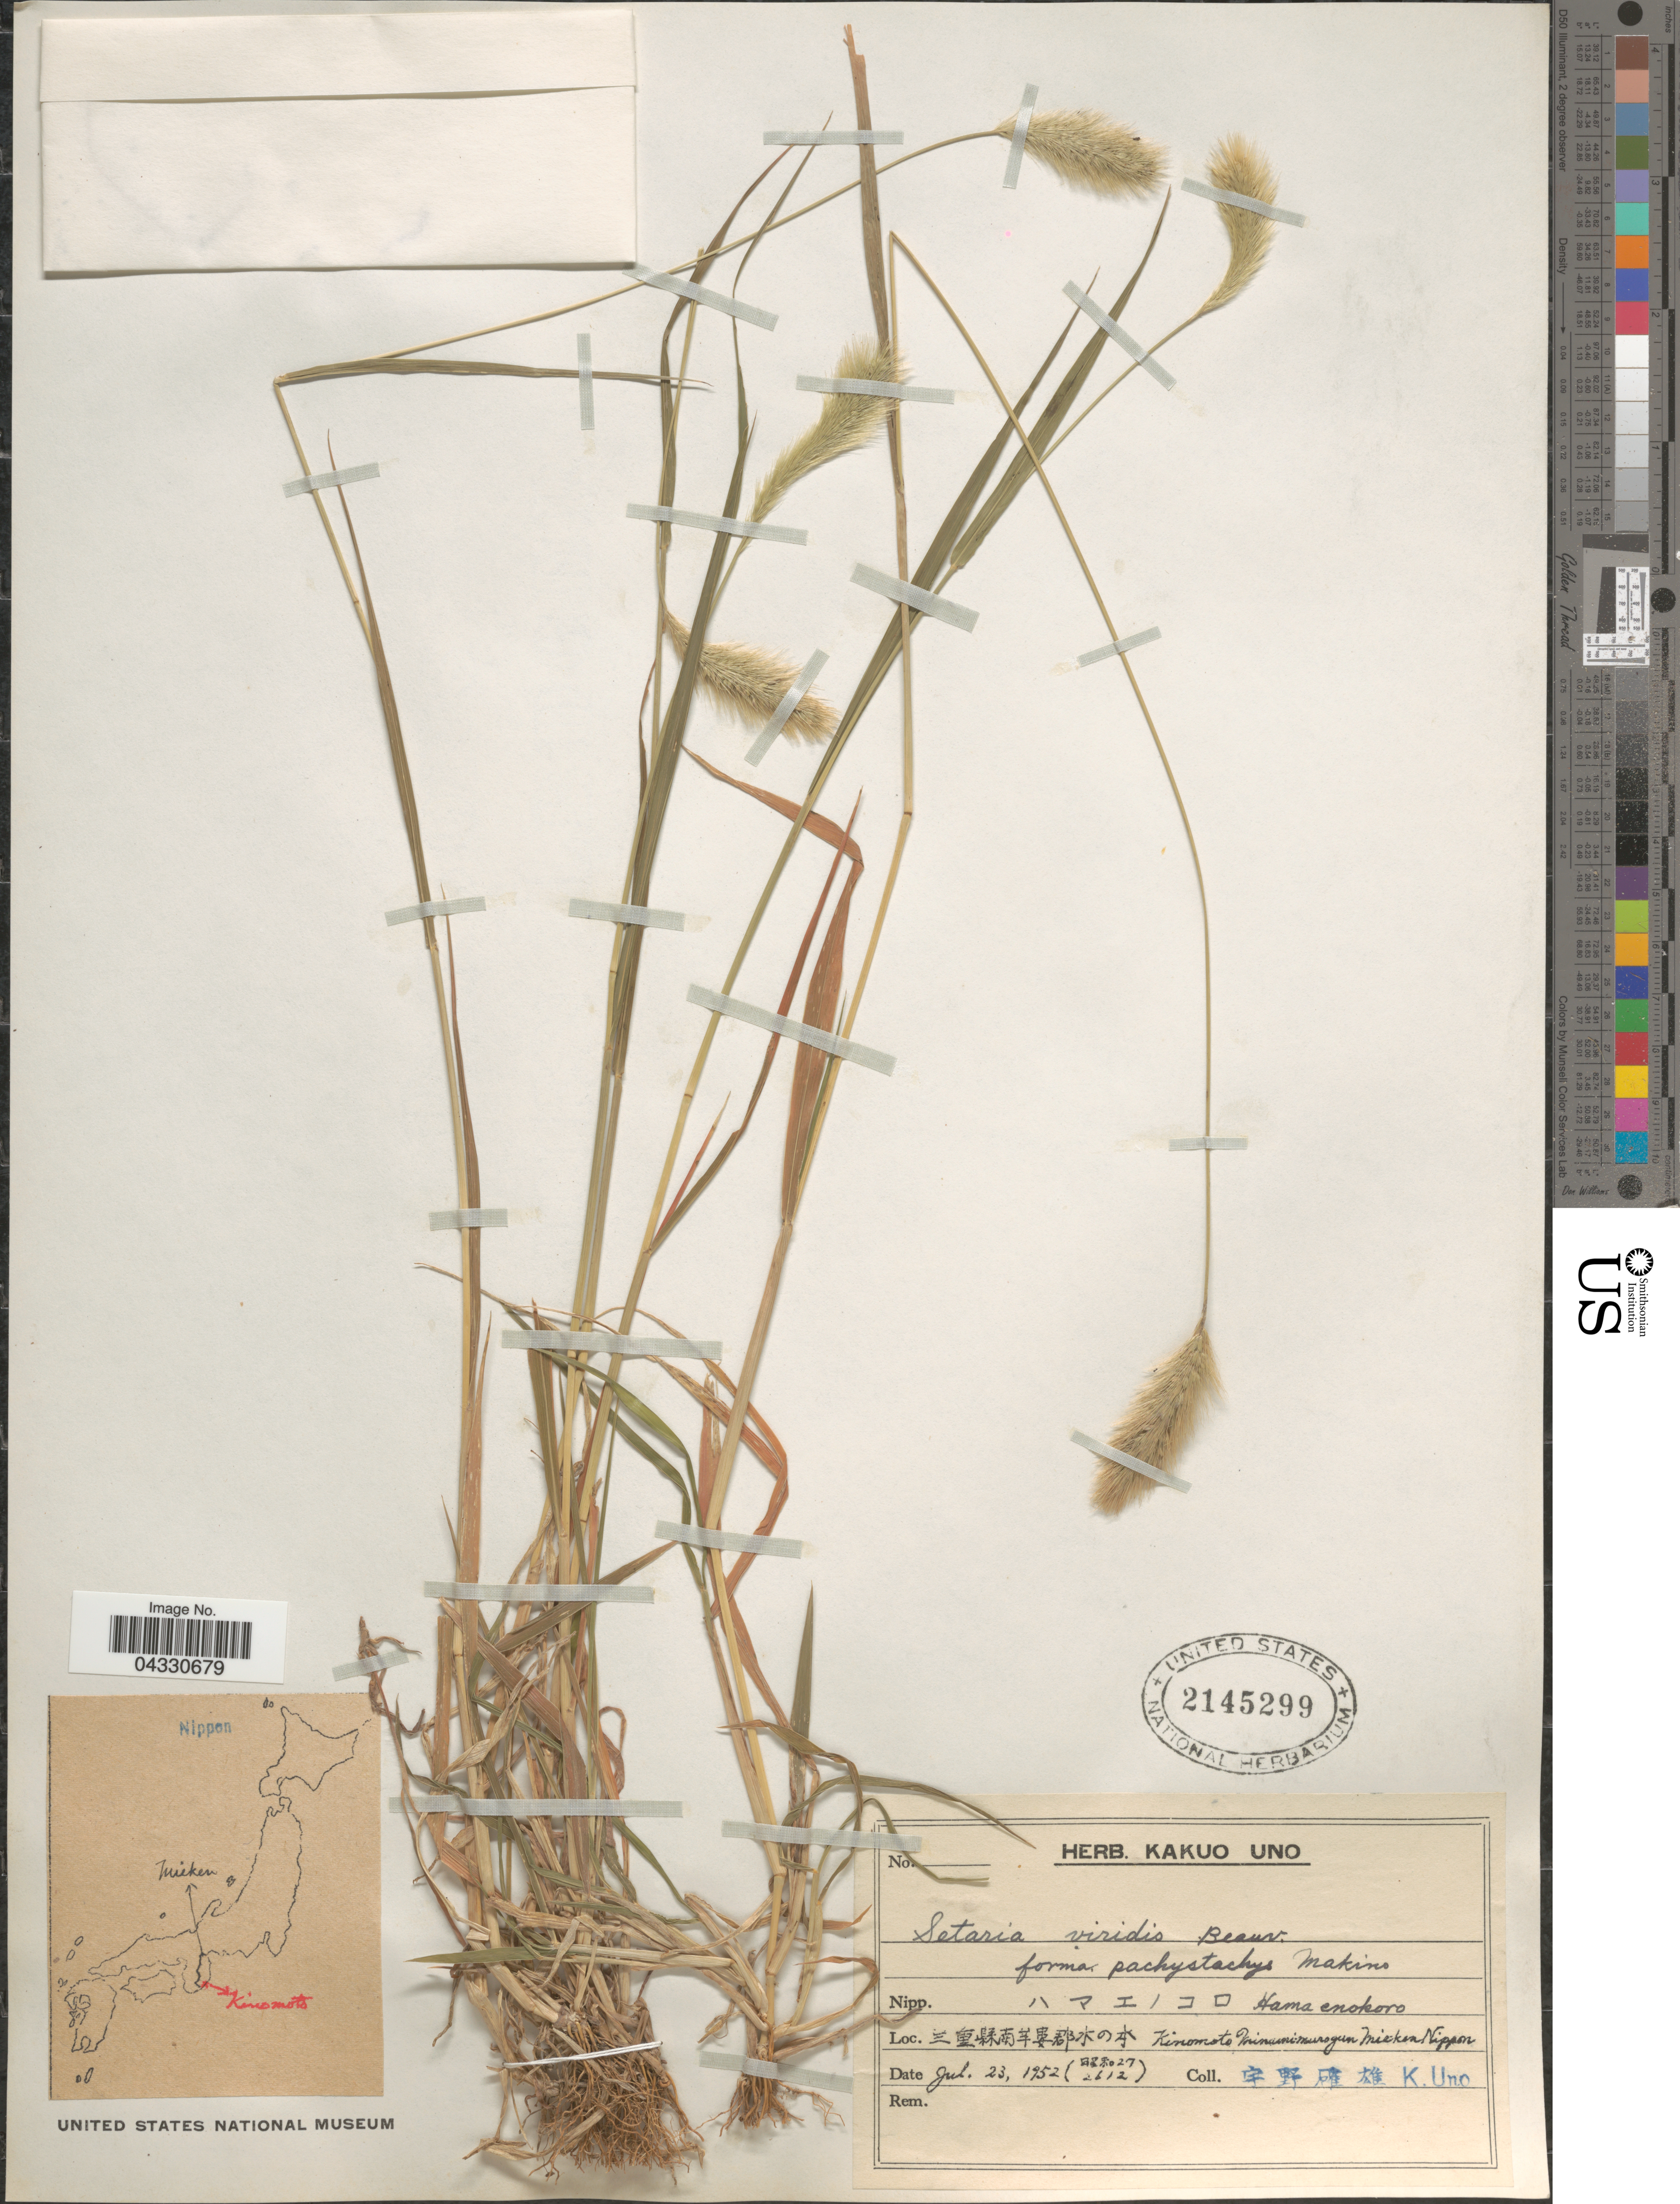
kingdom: Plantae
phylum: Tracheophyta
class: Liliopsida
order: Poales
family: Poaceae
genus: Setaria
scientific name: Setaria viridis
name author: (L.) P. Beauv.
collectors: K. Uno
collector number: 27/2612?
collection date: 1952-07-23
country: Japan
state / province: Mie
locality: X. Kinomoto [illegible text]murogun Mieken Nippon.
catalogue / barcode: US 2145299